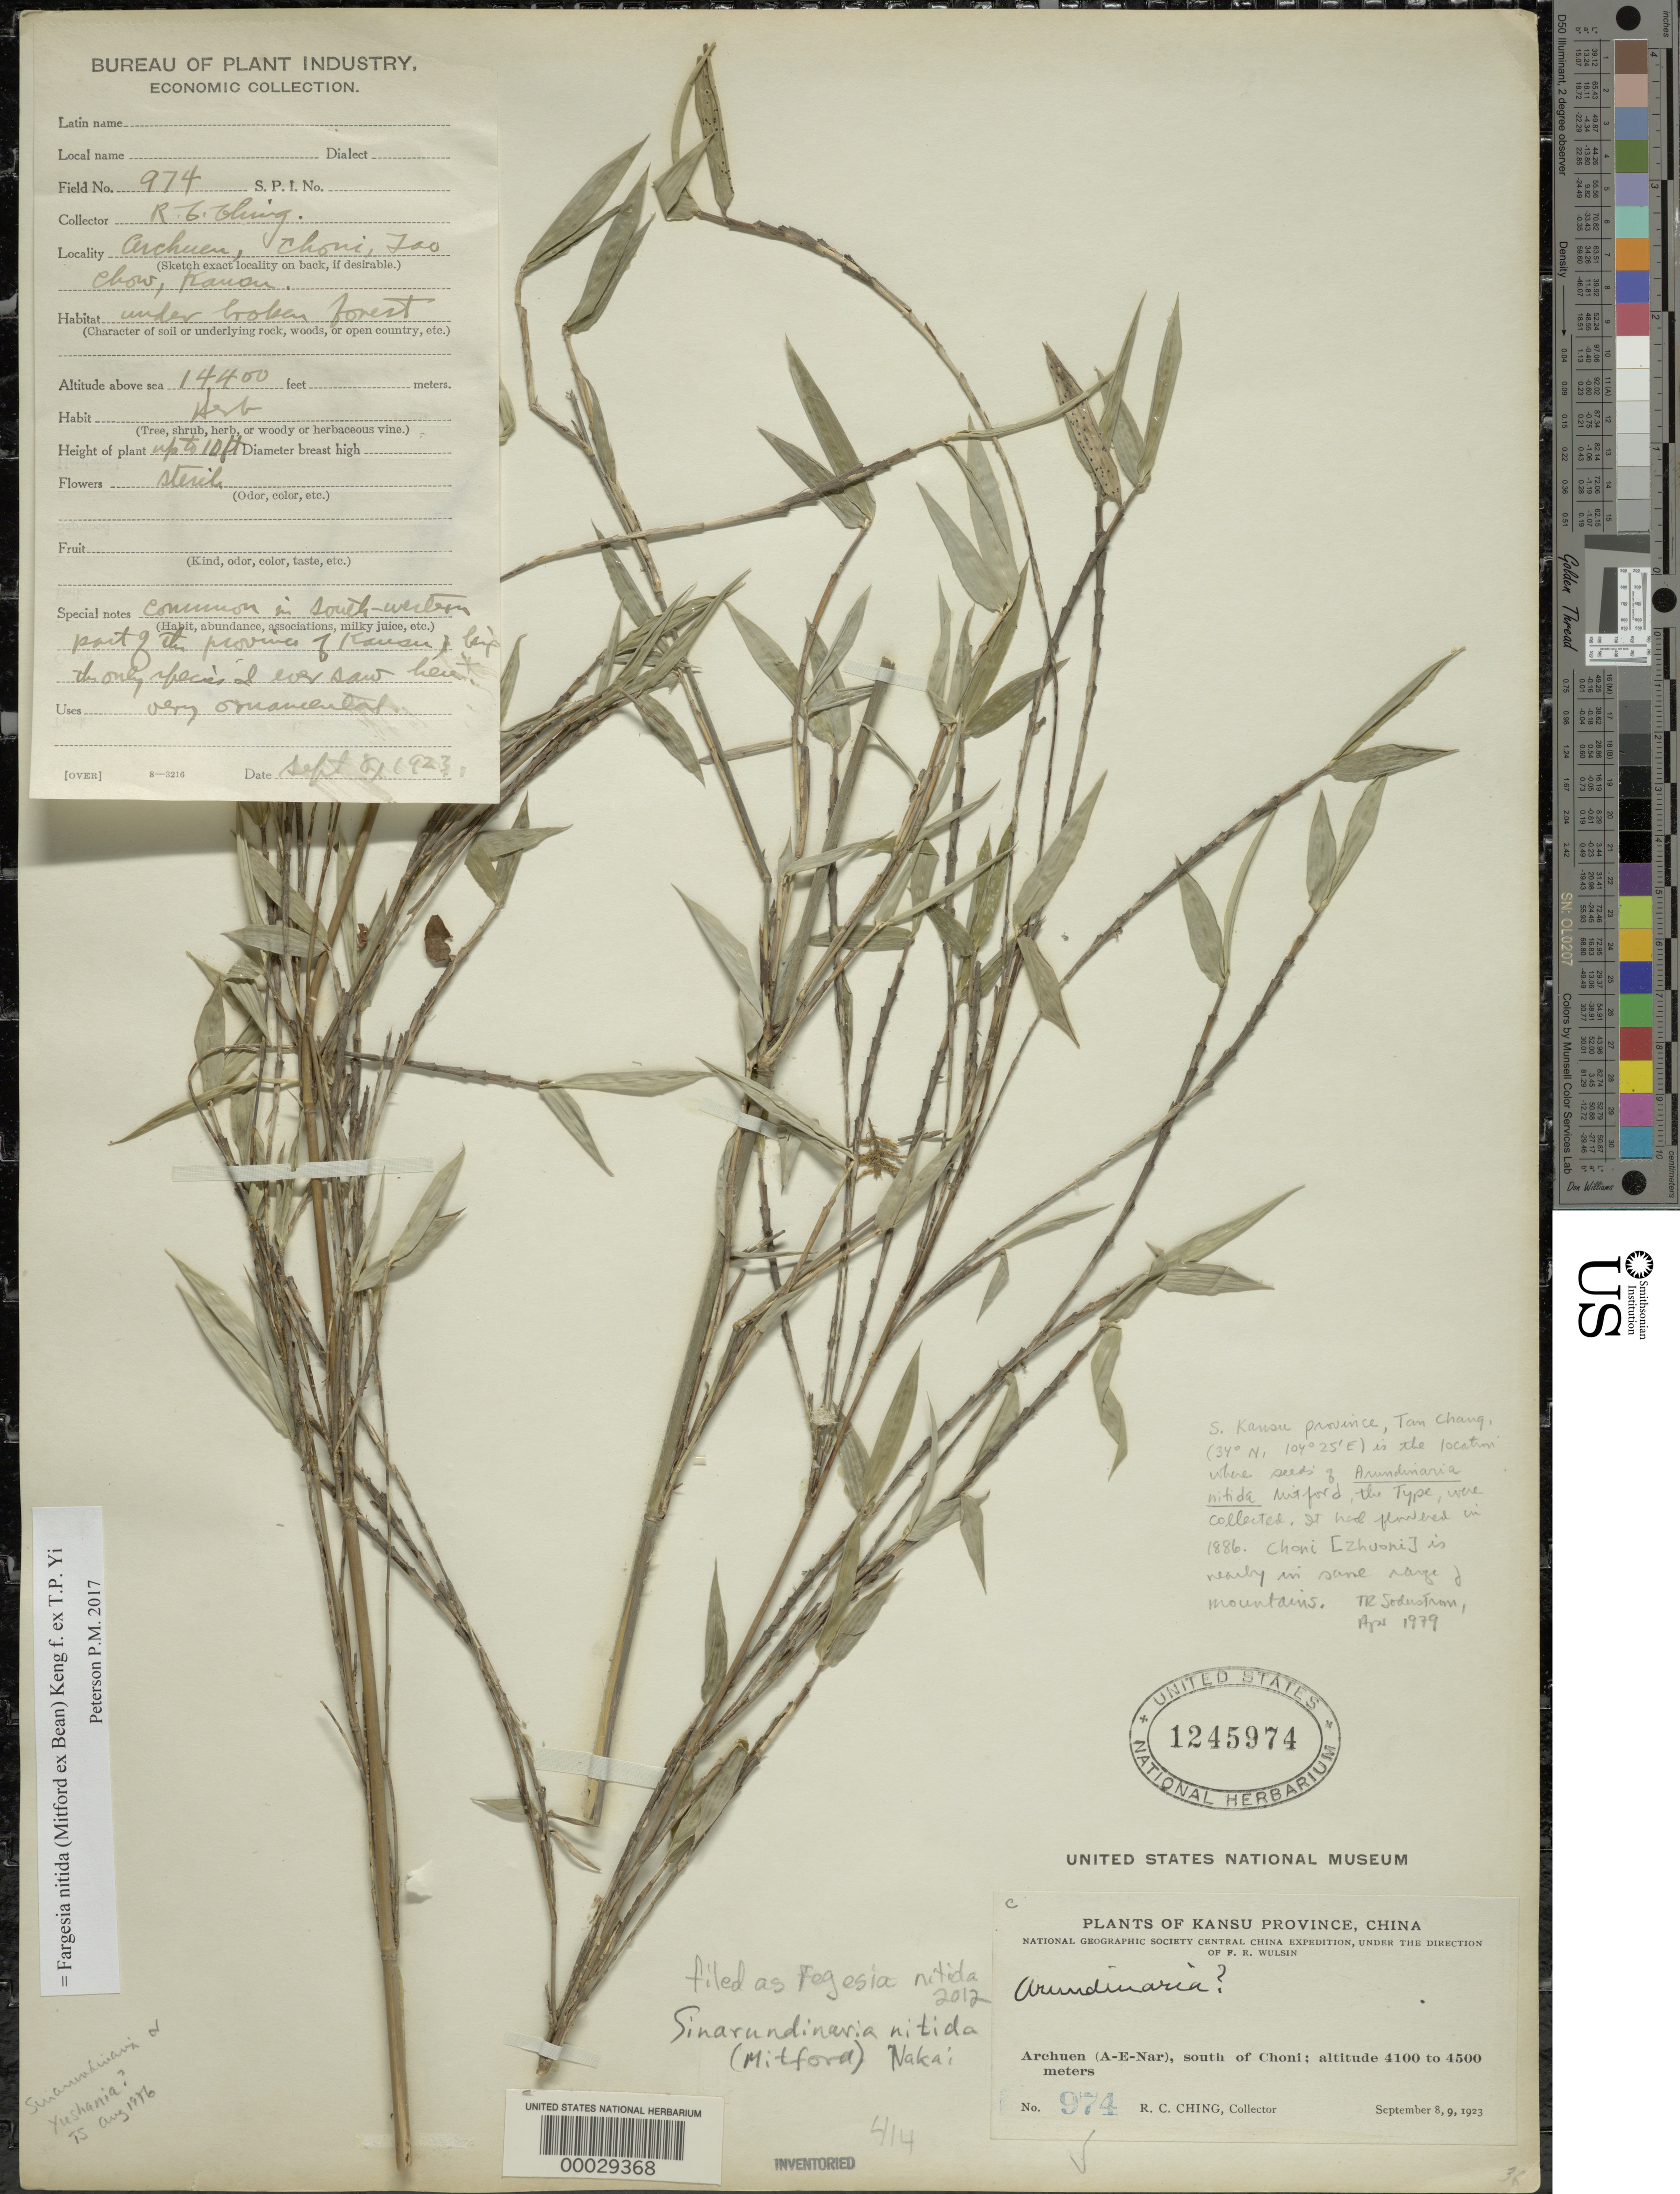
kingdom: Plantae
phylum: Tracheophyta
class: Liliopsida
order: Poales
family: Poaceae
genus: Fargesia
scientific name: Fargesia nitida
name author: (Mitford ex Stapf) Keng f. ex T.P. Yi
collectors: R. C. Ching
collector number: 974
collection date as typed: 08 Sep 1923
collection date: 1923-09-08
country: China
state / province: Gansu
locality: Archuen s of Choni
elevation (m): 4100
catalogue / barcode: US 1245974